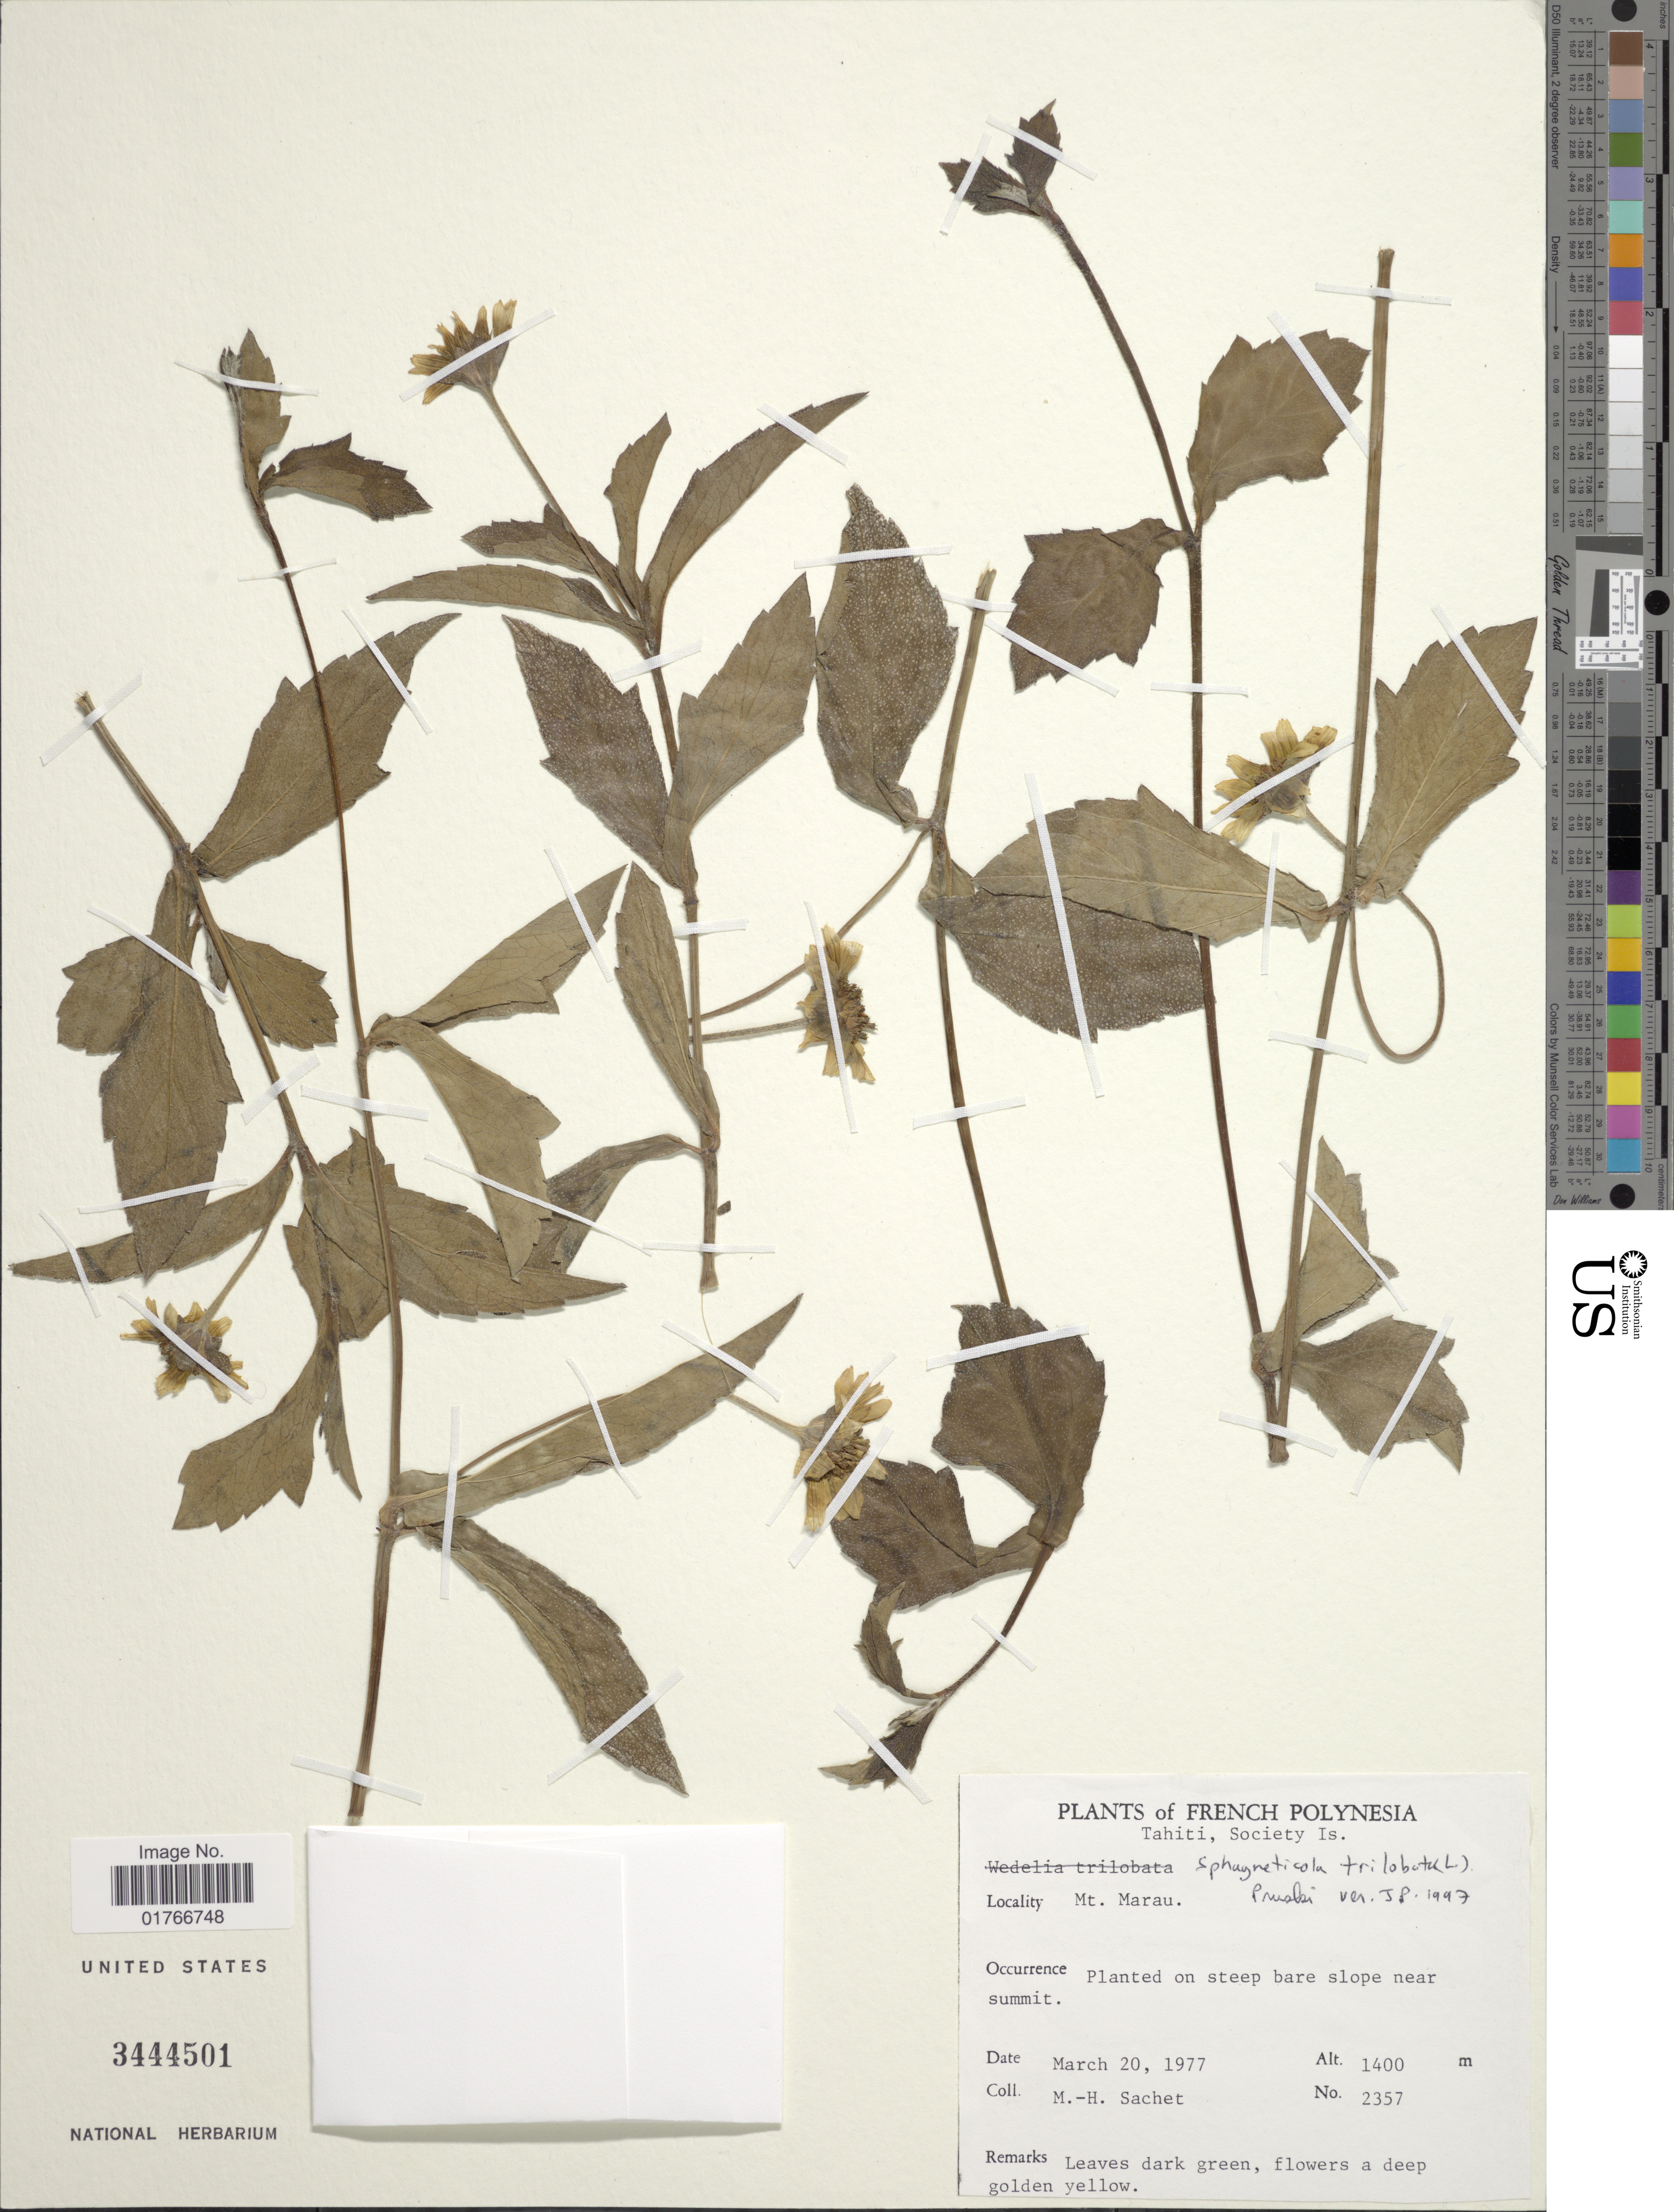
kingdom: Plantae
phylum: Tracheophyta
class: Magnoliopsida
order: Asterales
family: Asteraceae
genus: Sphagneticola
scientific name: Sphagneticola trilobata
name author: (L.) Pruski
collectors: M.-H. Sachet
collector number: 2357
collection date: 1977-03-20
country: French Polynesia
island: Tahiti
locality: Tahiti, Society Is., Mt. Marau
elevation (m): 1400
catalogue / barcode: US 3444501